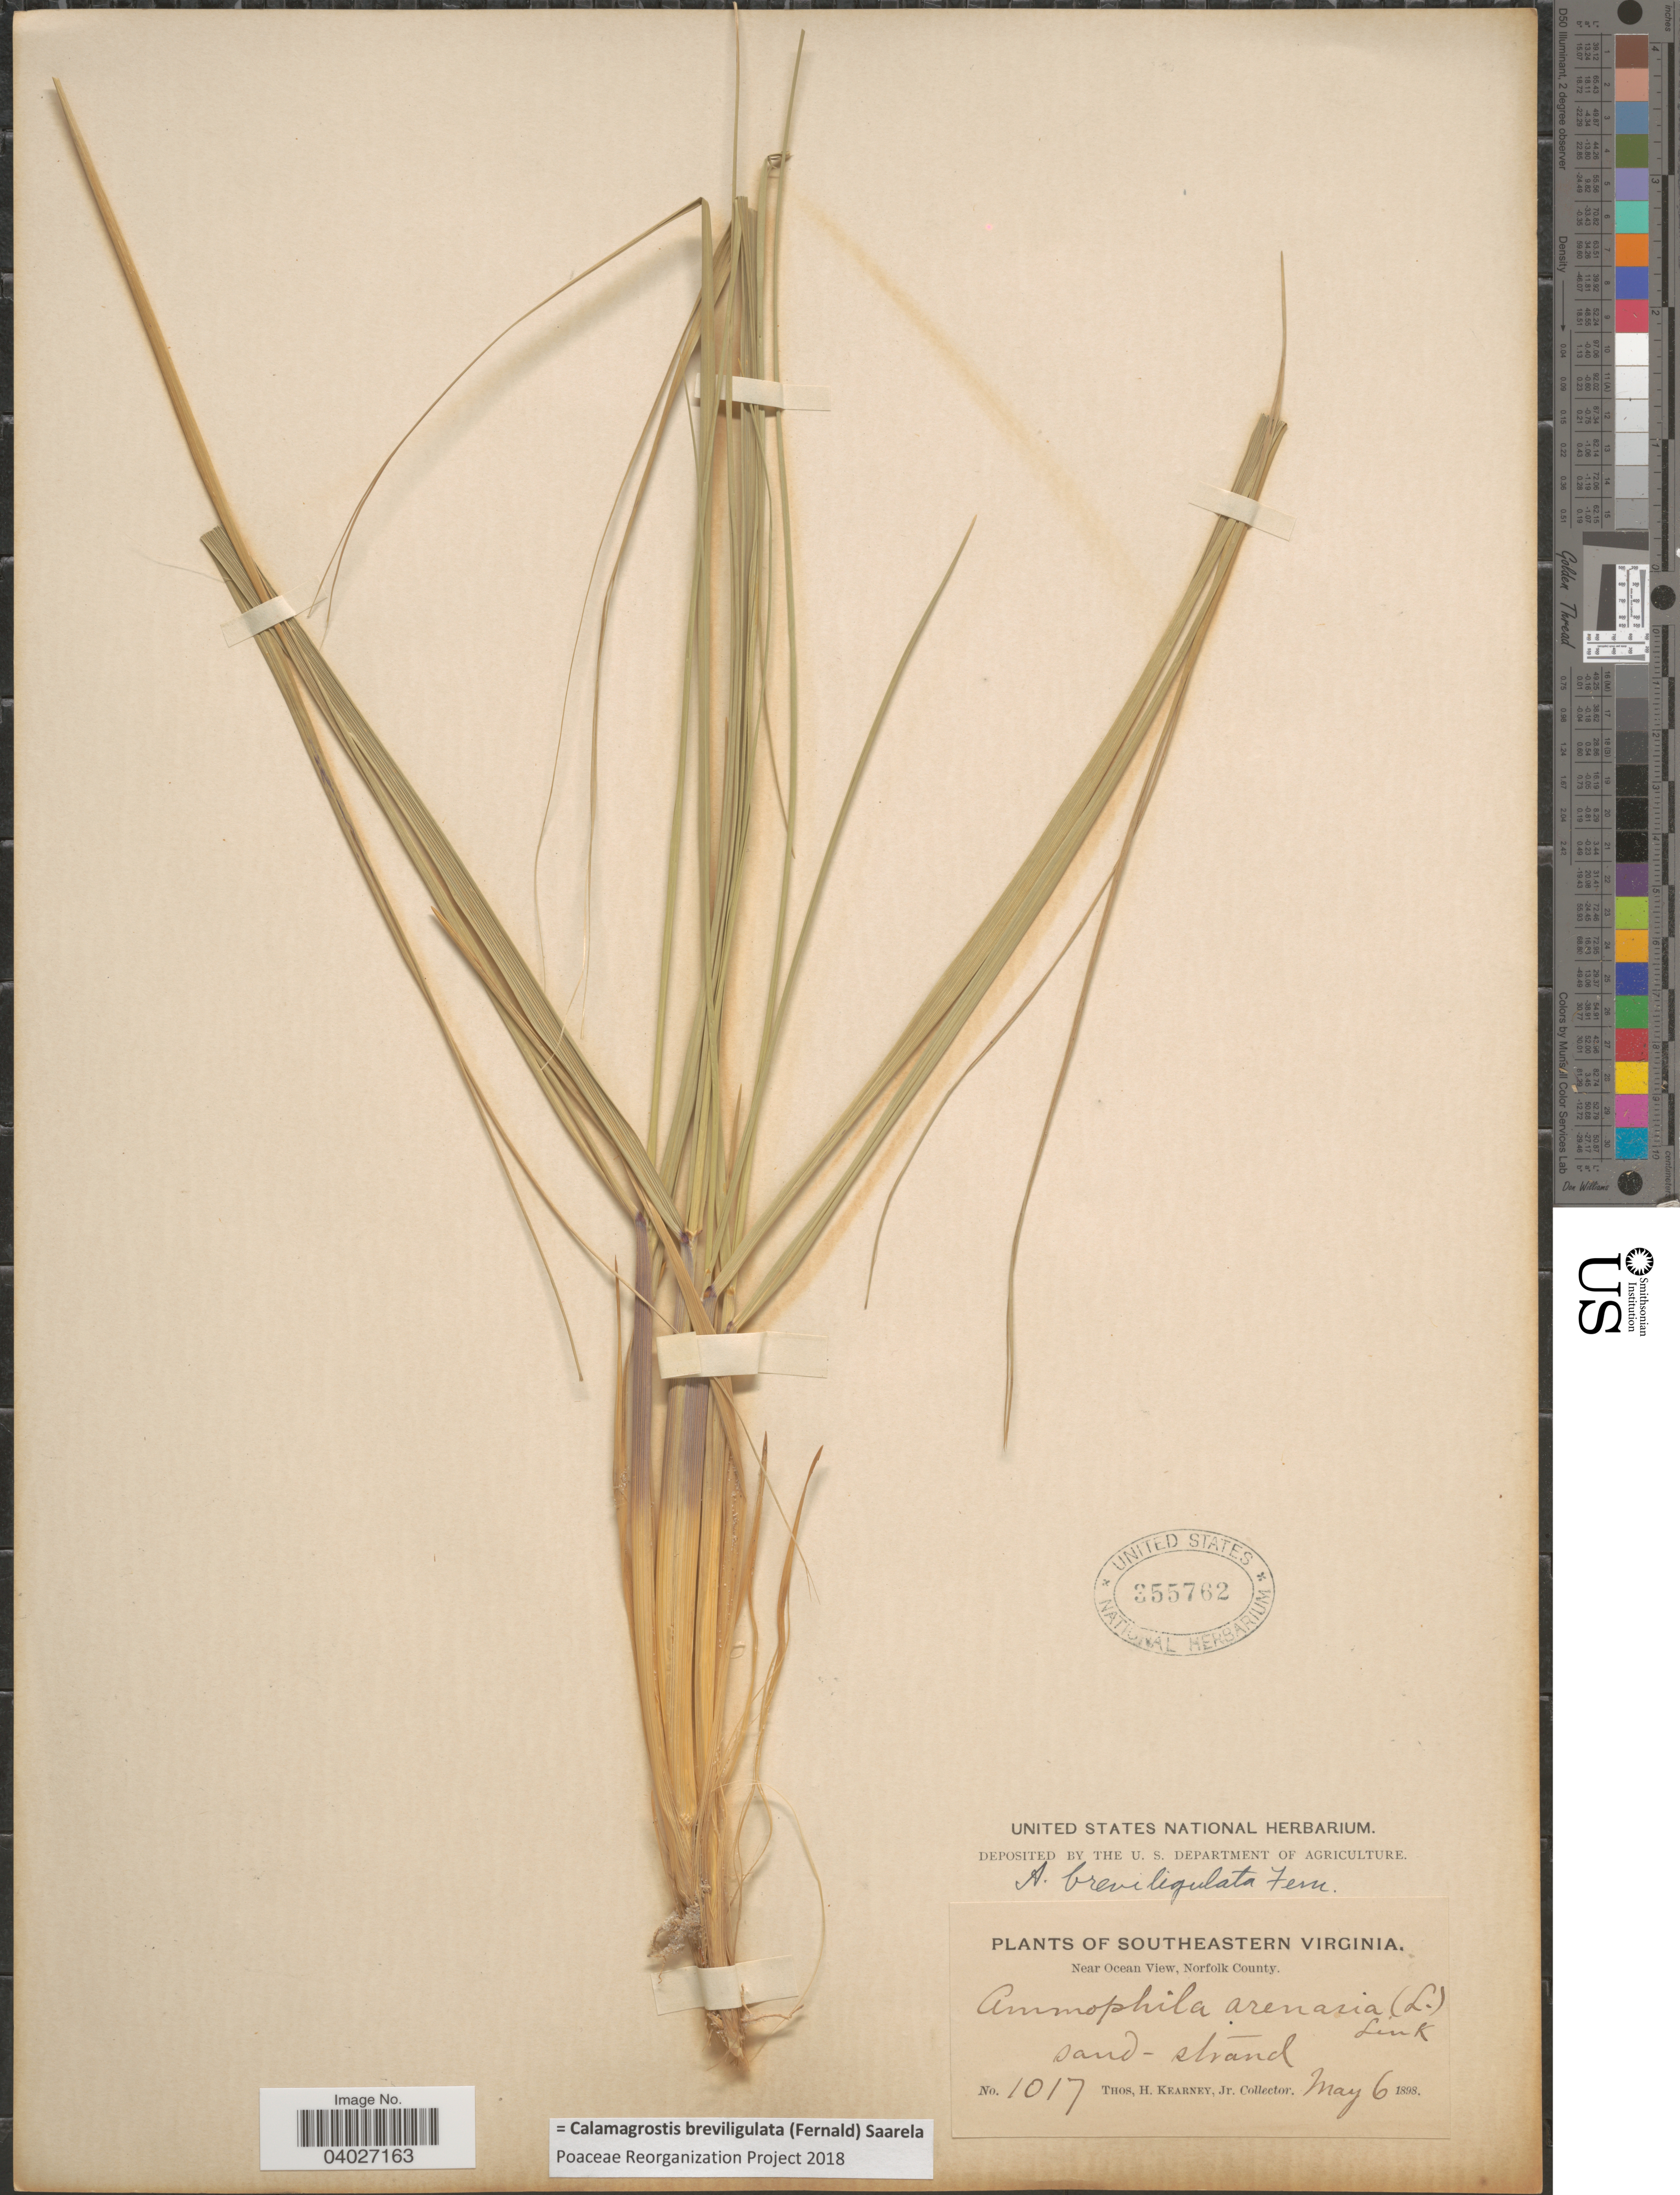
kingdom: Plantae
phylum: Tracheophyta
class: Liliopsida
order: Poales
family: Poaceae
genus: Calamagrostis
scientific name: Calamagrostis breviligulata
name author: (Fernald) Saarela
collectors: T. H. Kearney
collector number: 1017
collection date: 1898-05-06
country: United States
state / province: Virginia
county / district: City of Norfolk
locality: Southeastern Virginia. Near Ocean View, Norfolk County.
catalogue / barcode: US 355762